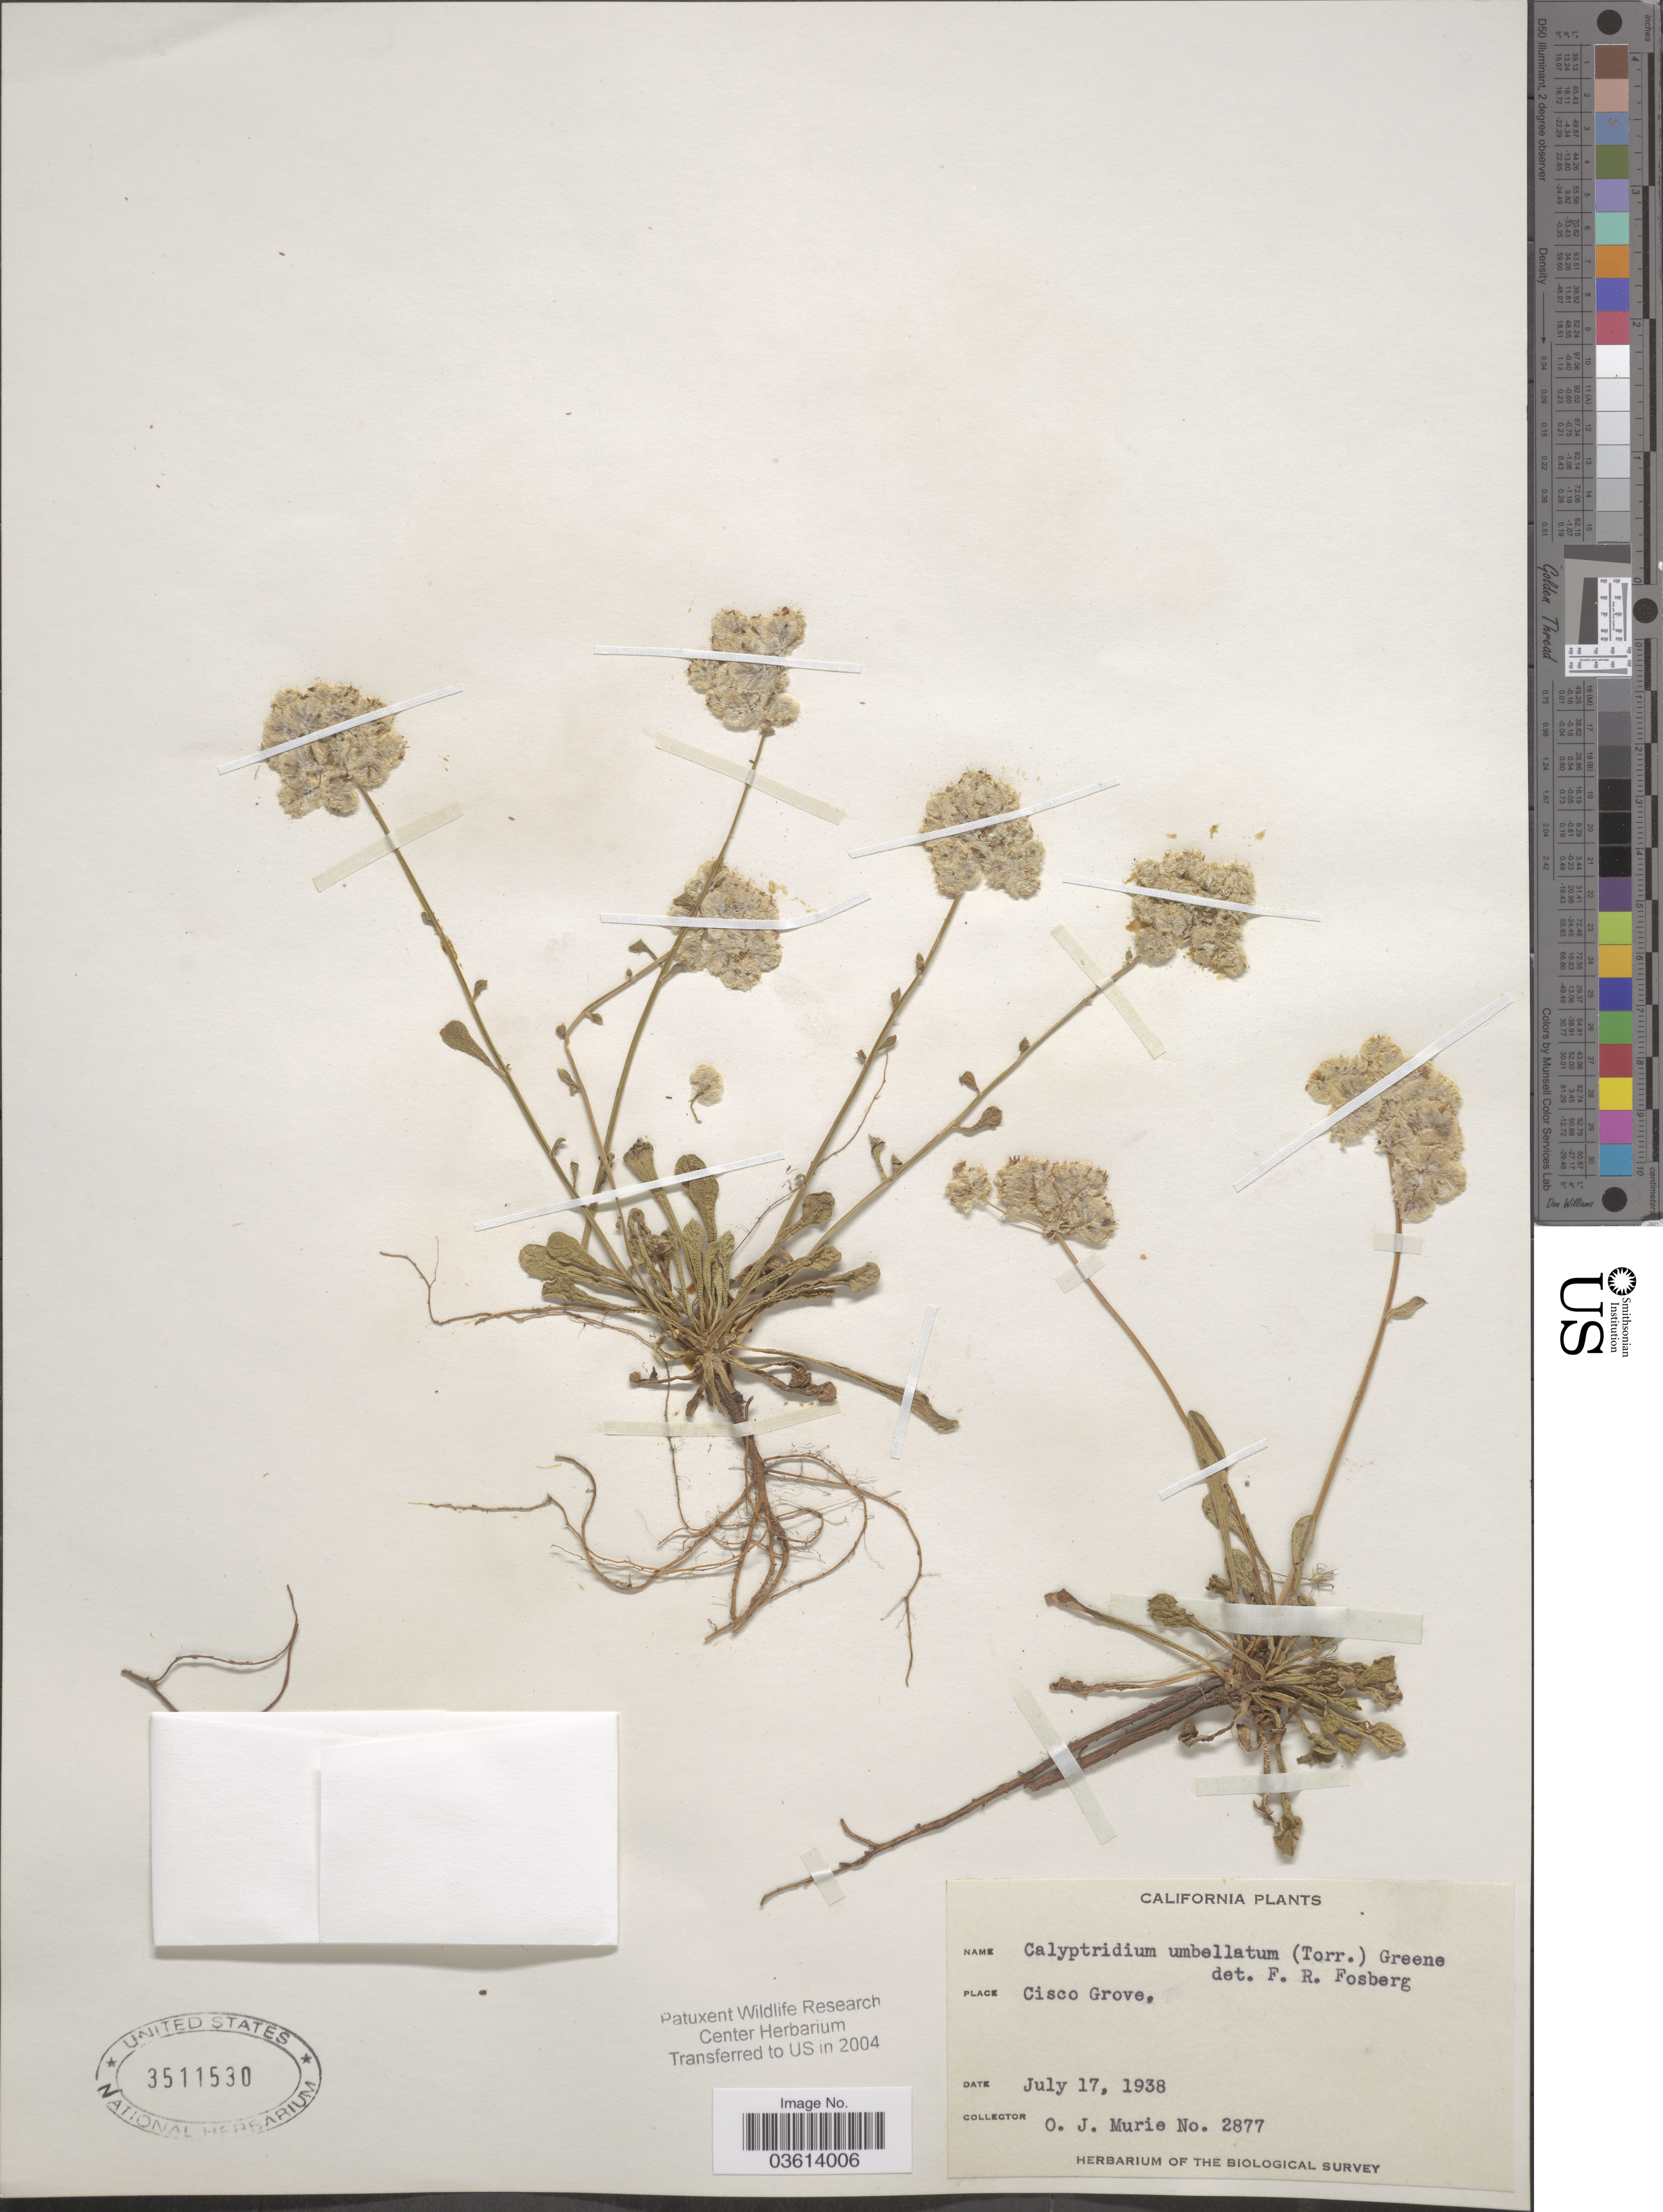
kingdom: Plantae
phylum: Tracheophyta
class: Magnoliopsida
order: Caryophyllales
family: Montiaceae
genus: Calyptridium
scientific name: Calyptridium umbellatum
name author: (Torr.) Greene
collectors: O. Murie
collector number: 2877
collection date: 1938-07-17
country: United States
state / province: California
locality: Cisco Grove.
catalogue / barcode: US 3511530